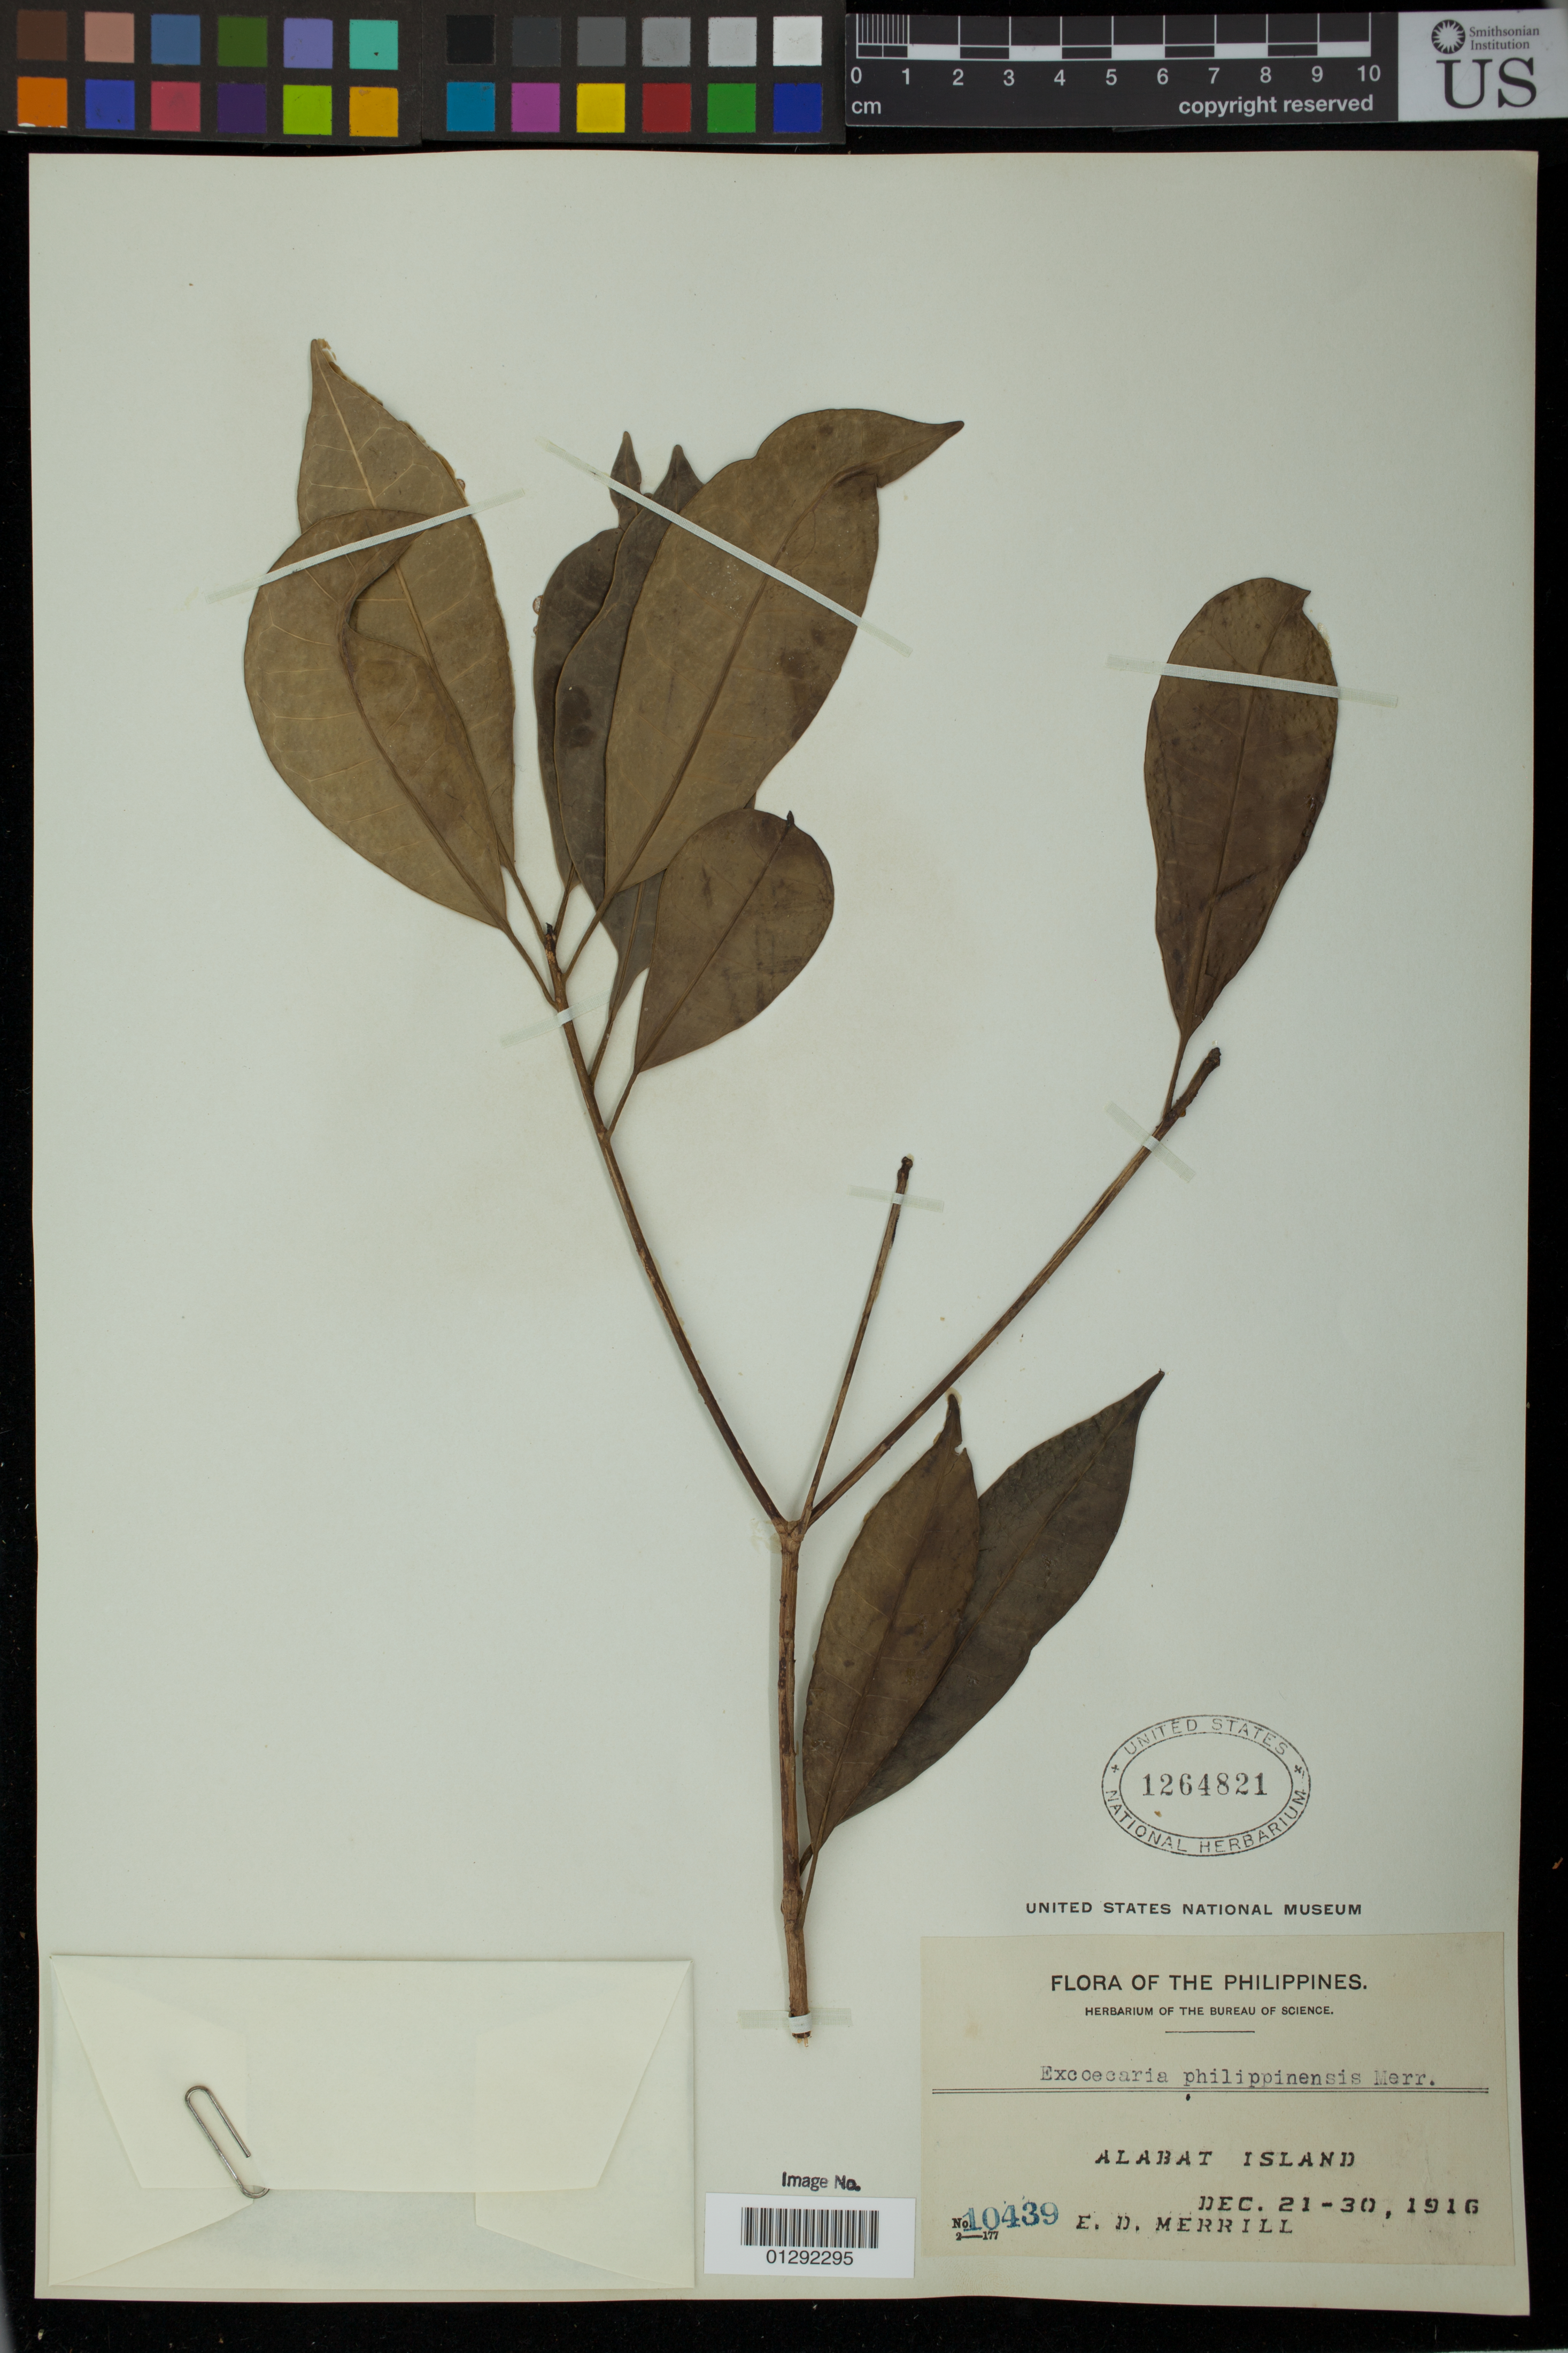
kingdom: Plantae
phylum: Tracheophyta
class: Magnoliopsida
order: Malpighiales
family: Euphorbiaceae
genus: Excoecaria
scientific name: Excoecaria philippinensis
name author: Merr.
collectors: E. D. Merrill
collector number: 10439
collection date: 1916-12-21/1916-12-30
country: Philippines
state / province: Calabarzon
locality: Alabat Island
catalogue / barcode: US 1264821